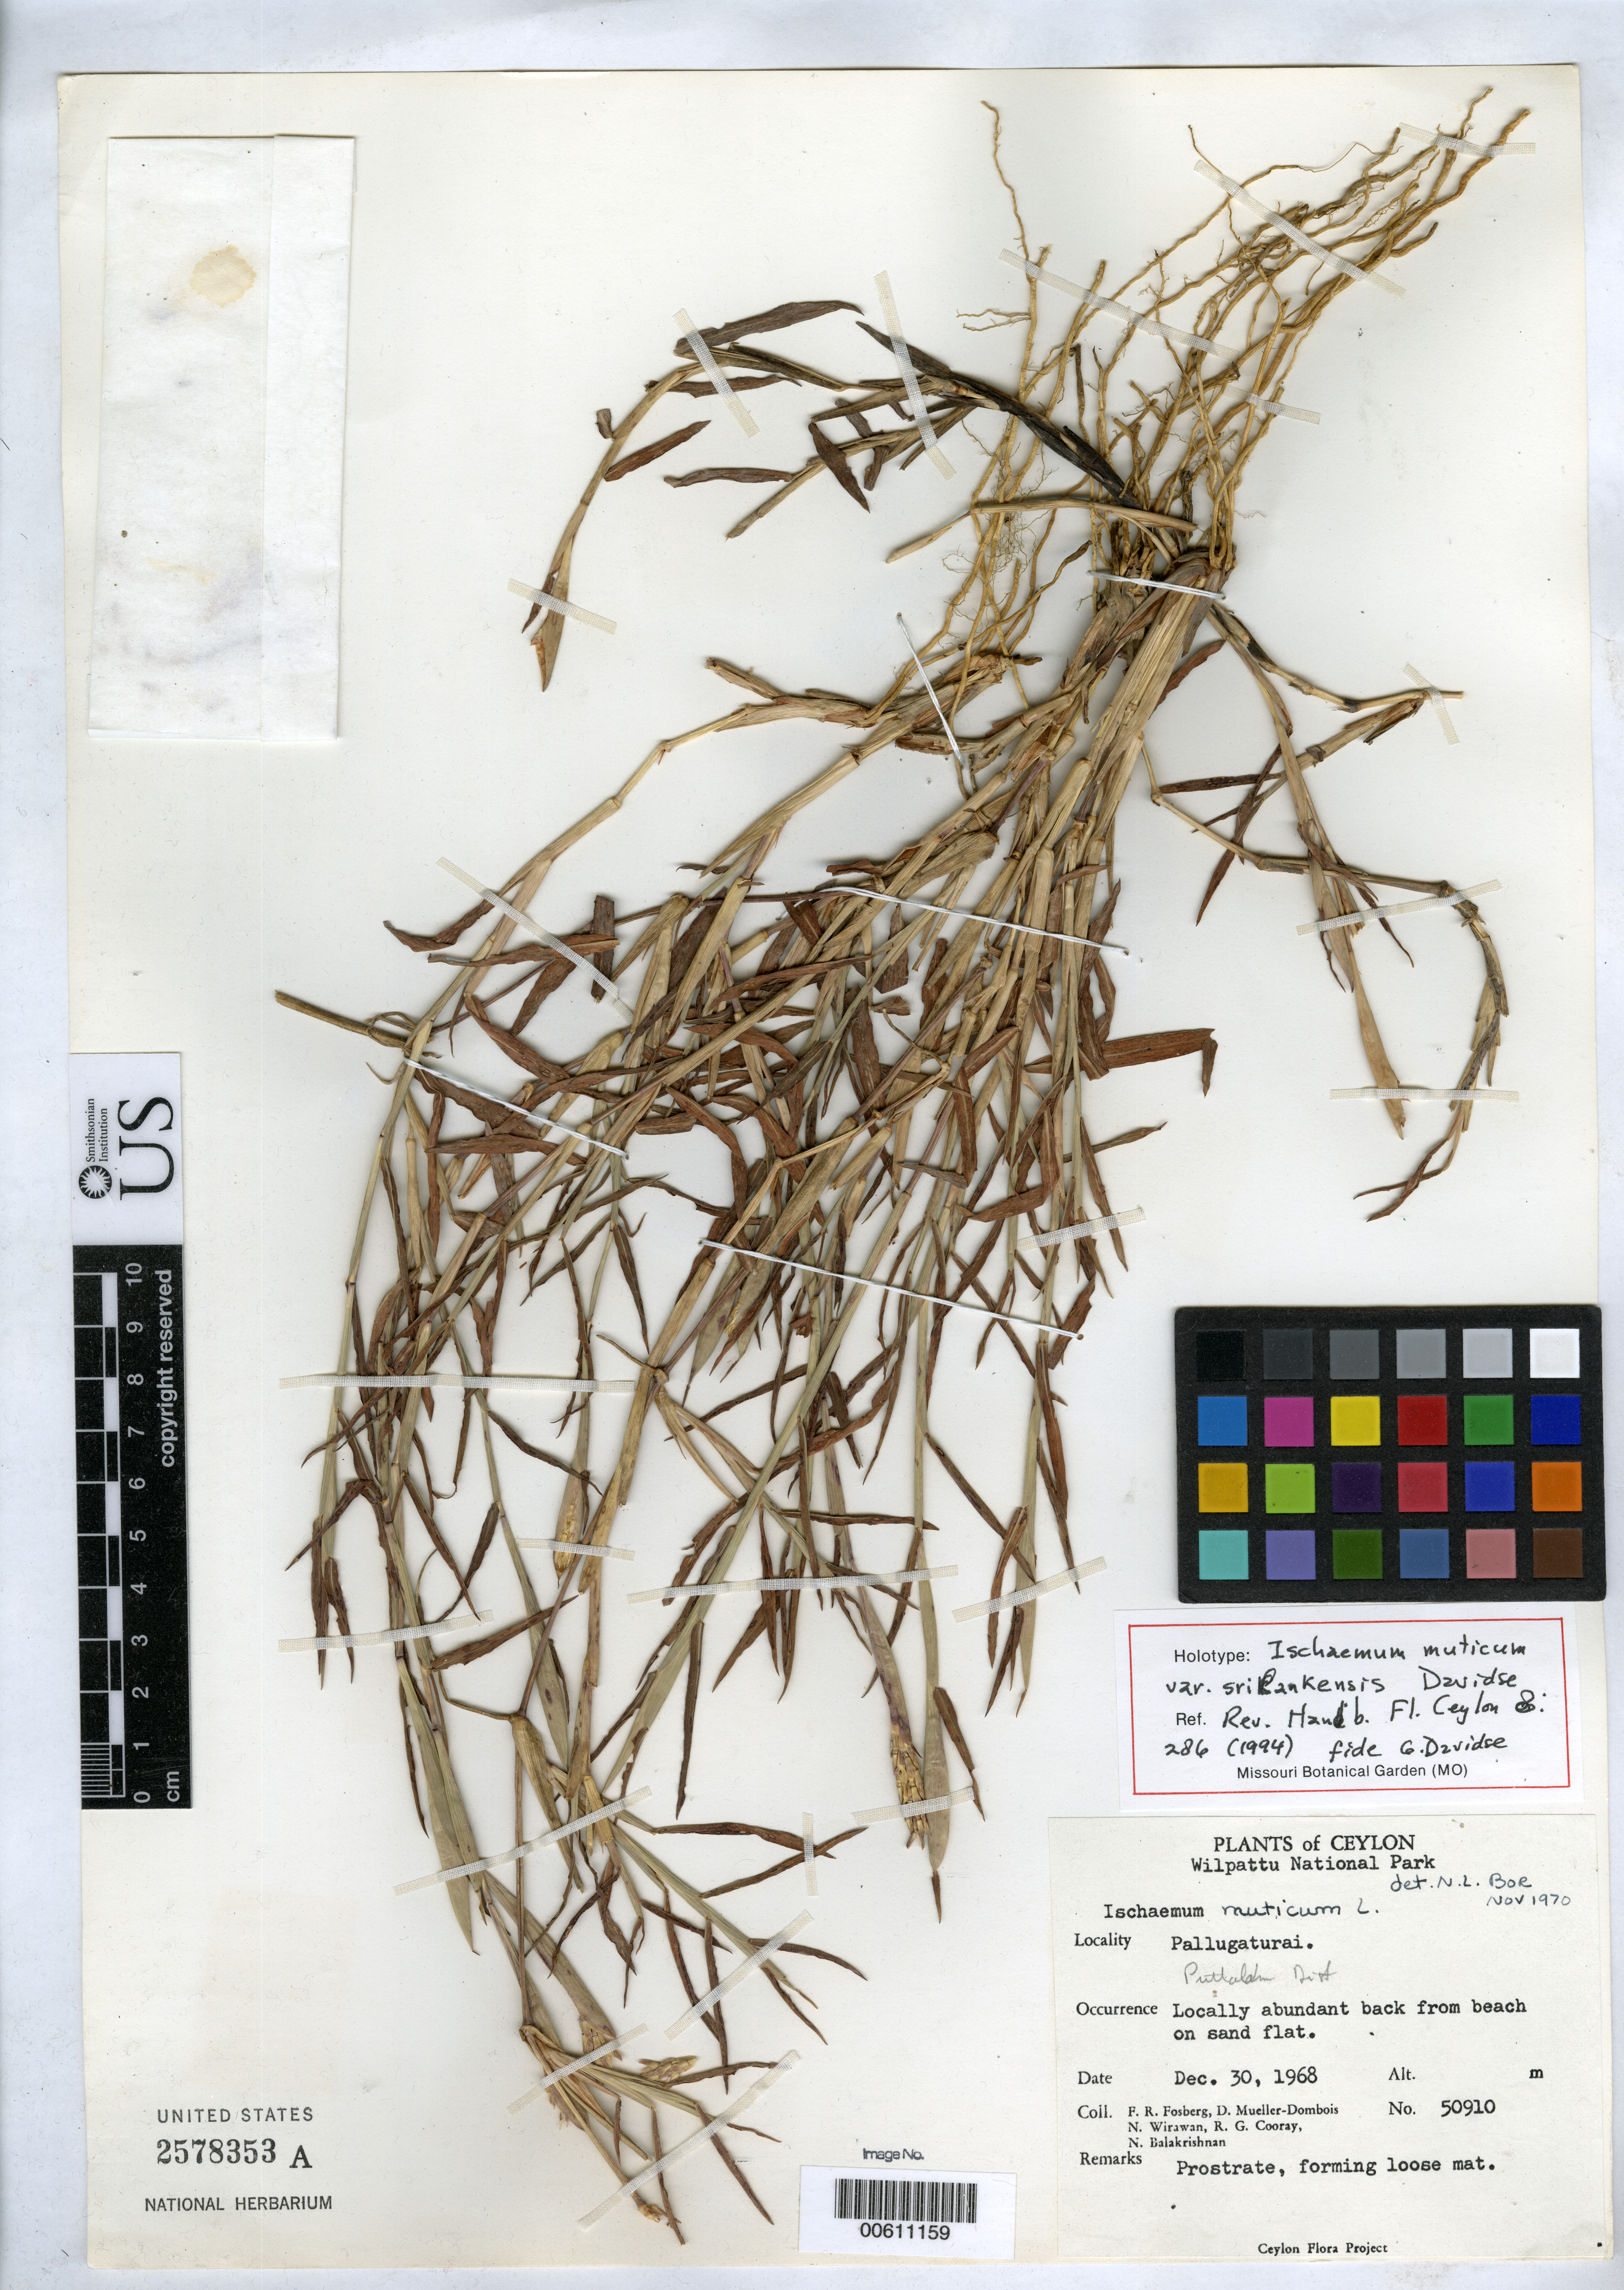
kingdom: Plantae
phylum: Tracheophyta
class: Liliopsida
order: Poales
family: Poaceae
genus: Ischaemum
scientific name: Ischaemum muticum var. srilankensis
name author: Davidse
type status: Holotype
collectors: F. R. Fosberg, D. Mueller-Dombois, N. Wirawan, R. Cooray & N. Balakrishnan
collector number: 50910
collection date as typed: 30 Dec 1968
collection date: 1968-12-30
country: Sri Lanka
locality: Pallugaturai.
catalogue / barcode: US 2578353A